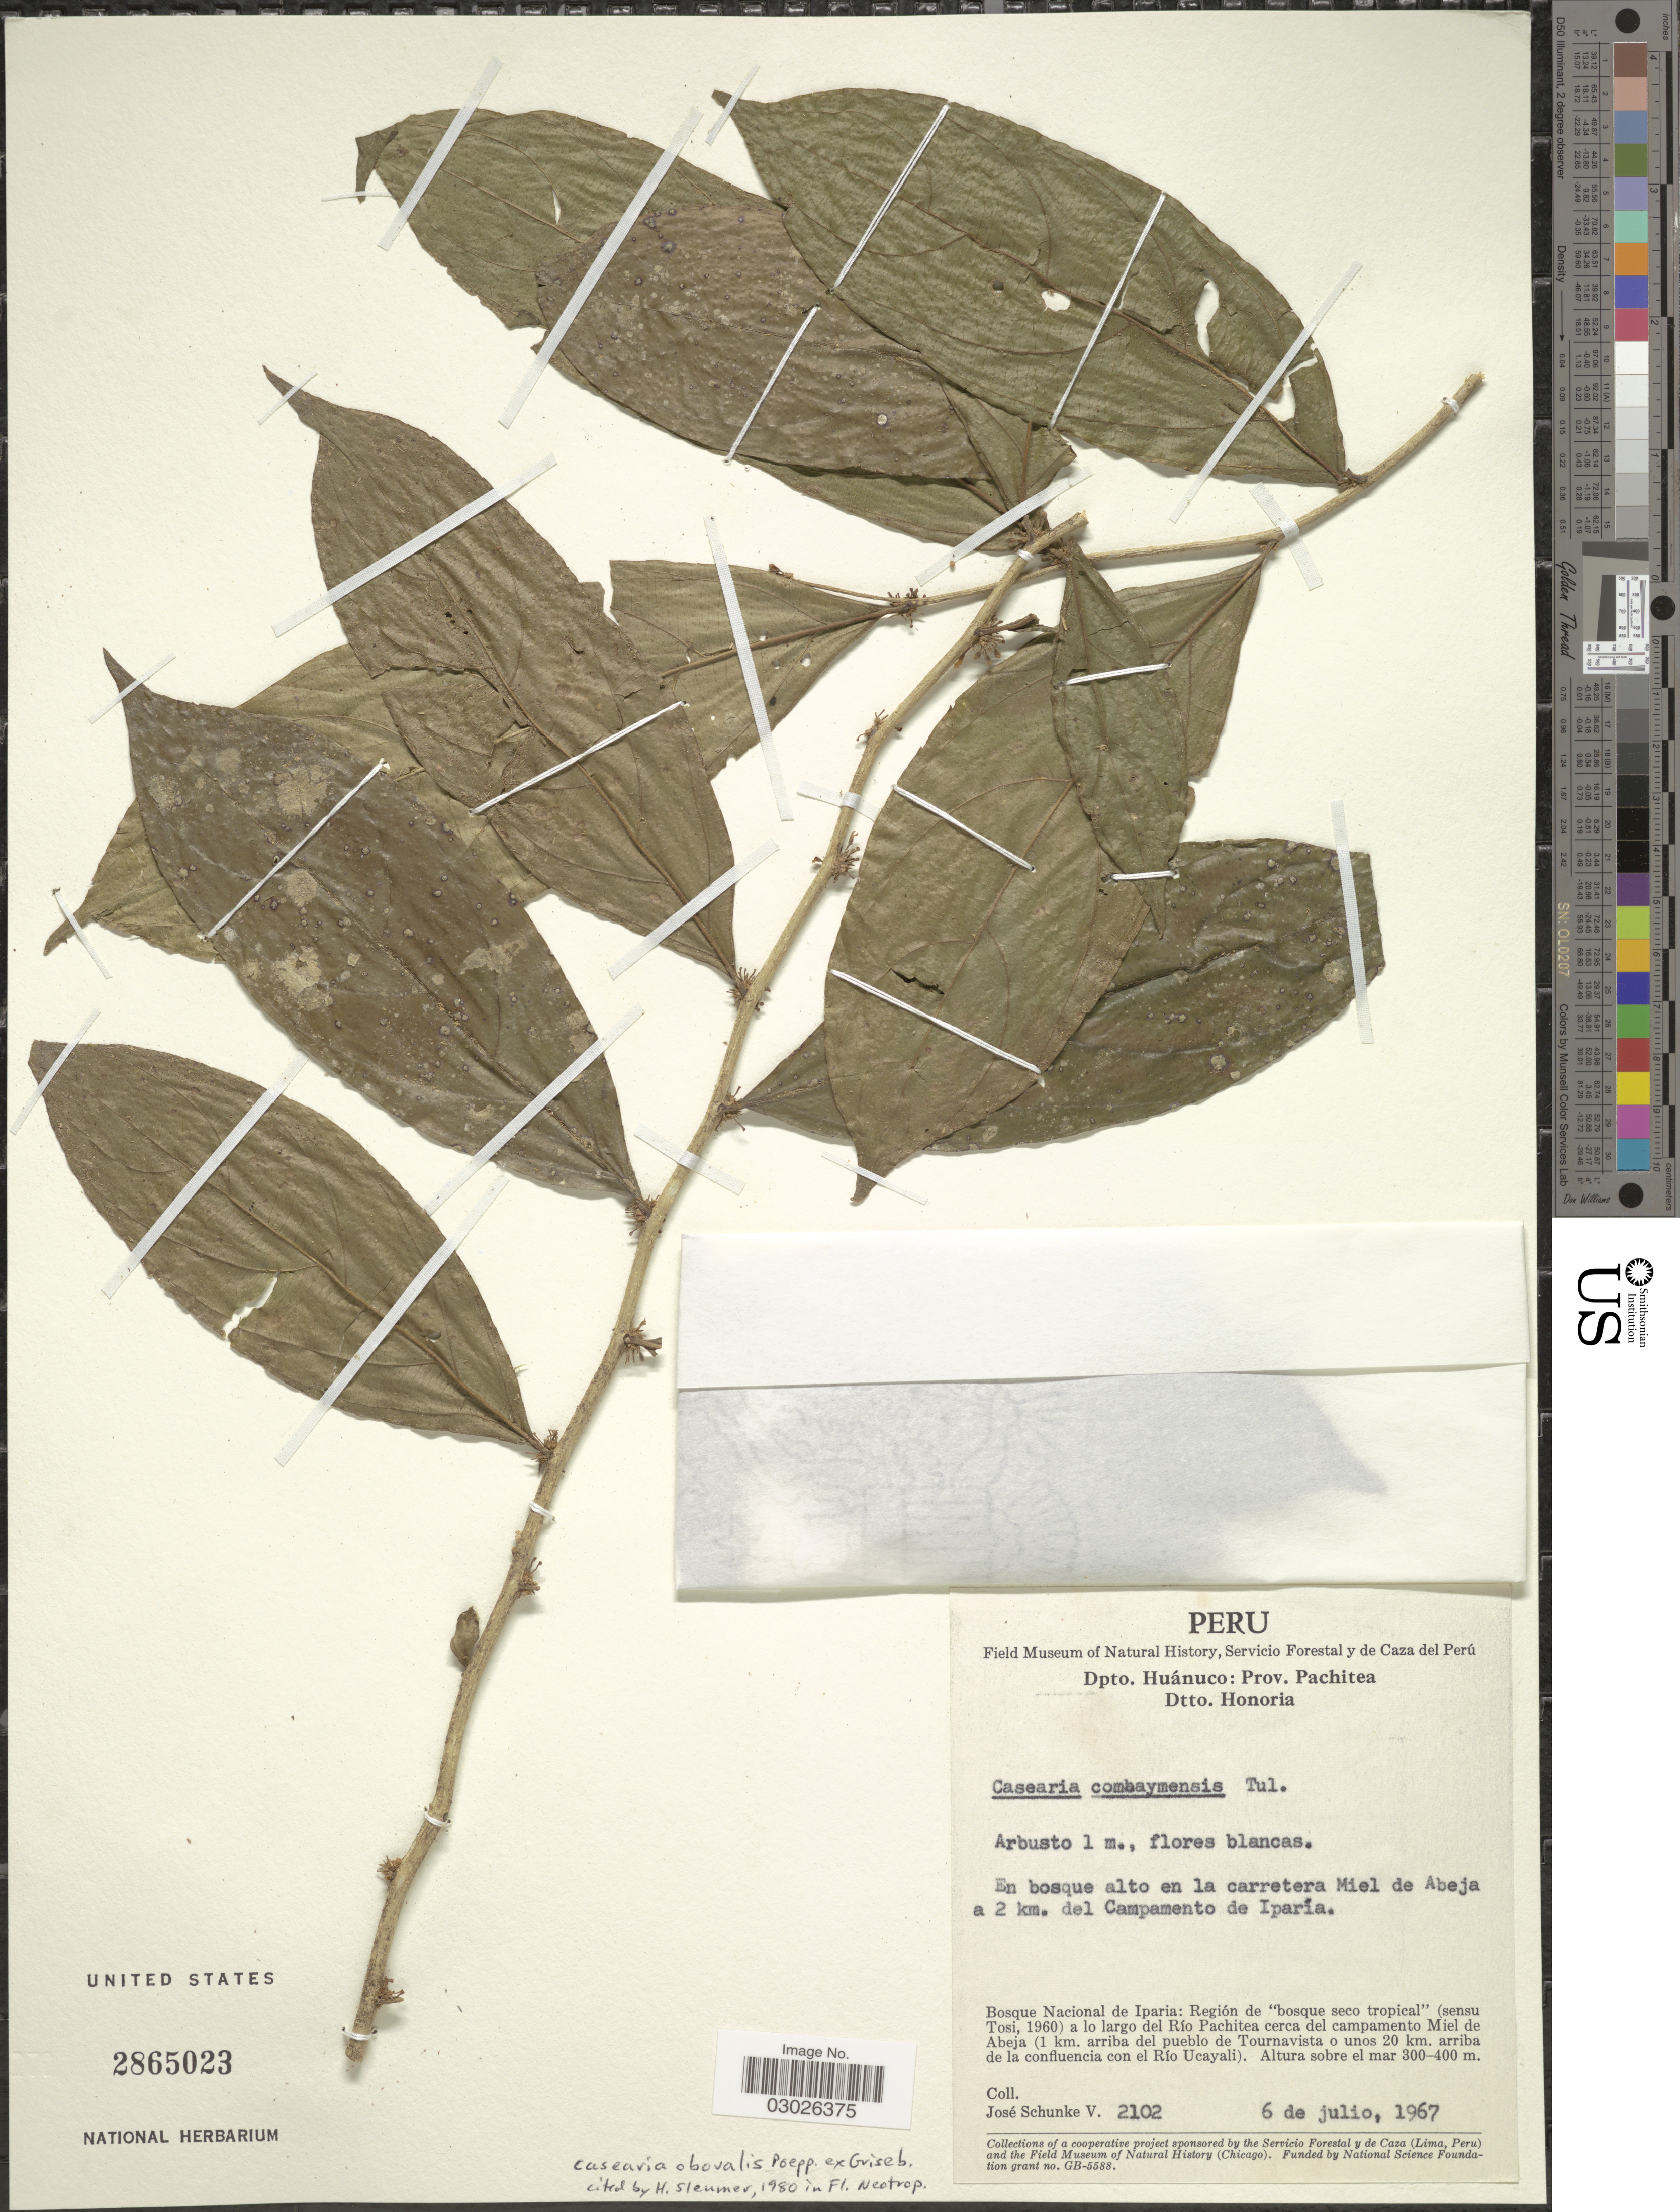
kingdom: Plantae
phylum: Tracheophyta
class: Magnoliopsida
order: Malpighiales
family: Salicaceae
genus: Casearia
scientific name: Casearia obovalis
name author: Poepp. ex Griseb.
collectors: J. Schunke Vigo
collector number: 2102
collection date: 1967-07-06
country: Peru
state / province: Huánuco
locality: Dpto. Huánuco: Prov. Pachitea. Dtto. Honoria. En bosque alto en la carretera Miel de Abeja a 2 km. del Campamento de Iparía. Bosque Nacional de Iparia: Región de "bosque seco tropical" (sensu Tosi, 1960) a lo largo del Río Pachitea cerca del campamento Miel de Abeja (1 km. arriba del pueblo de Tournavista o unos 20 km. arriba de la confluencia con el Río Ucayali).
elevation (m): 300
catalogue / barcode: US 2865023